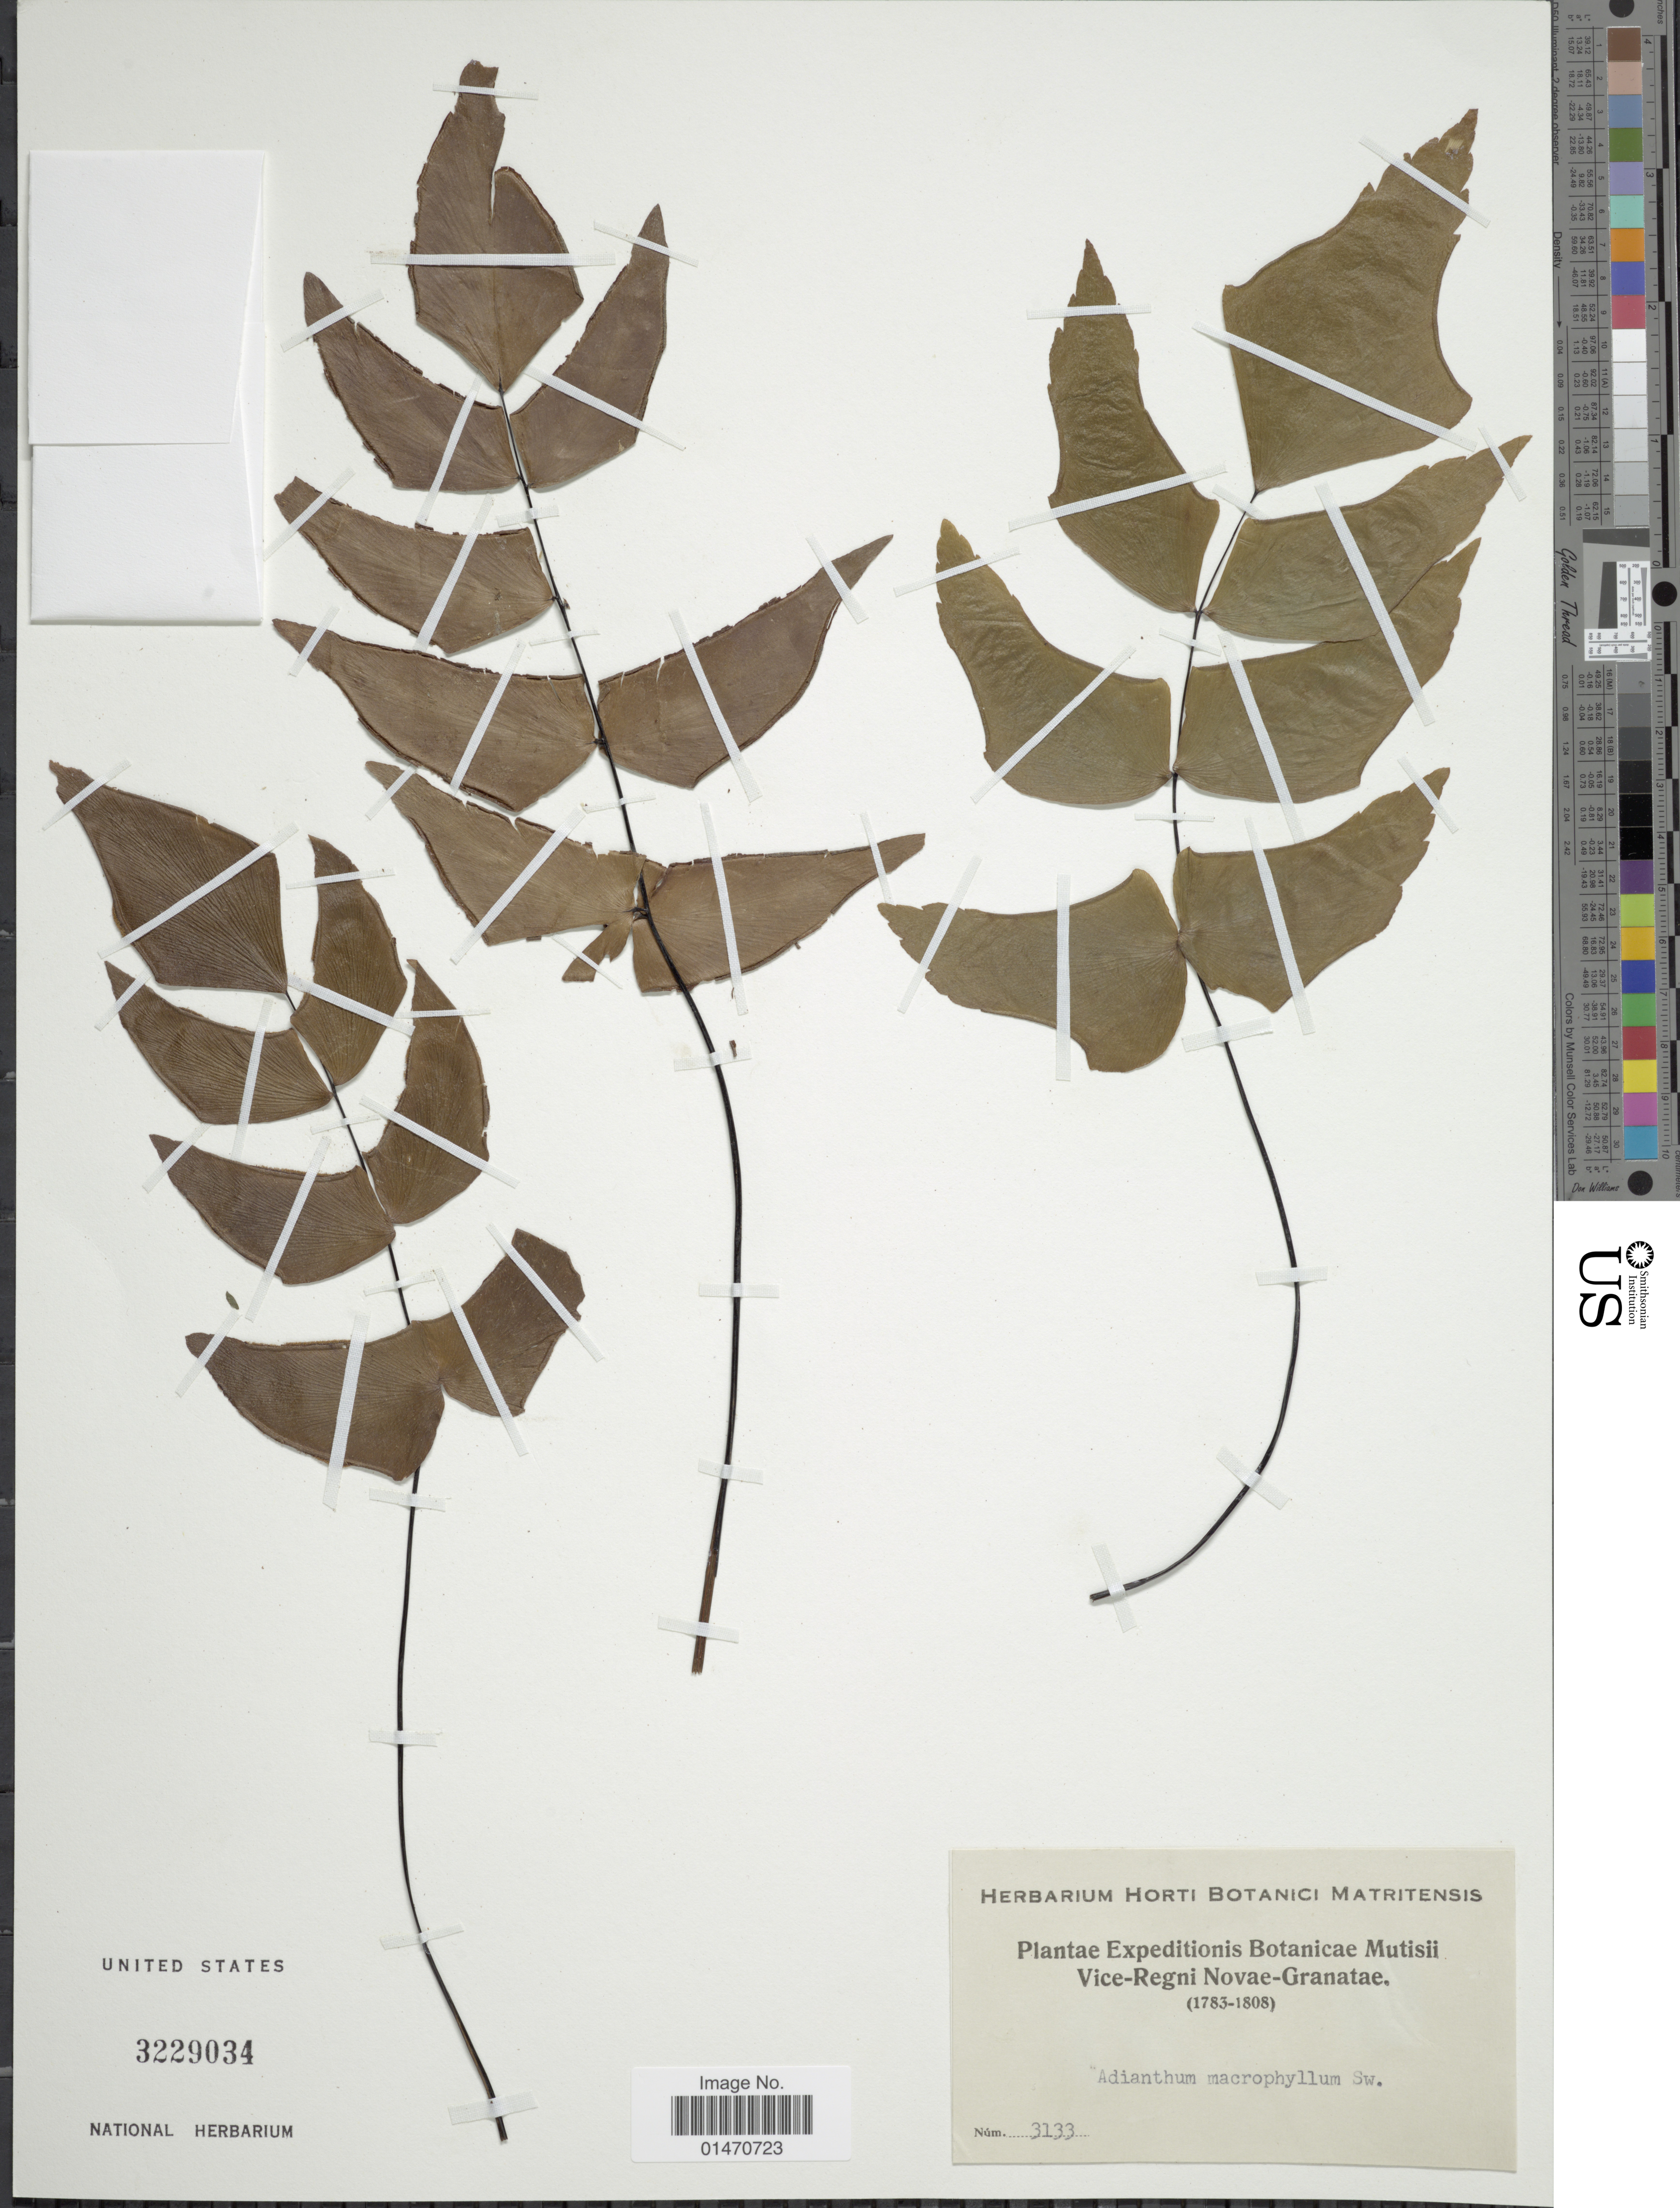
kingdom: Plantae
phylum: Tracheophyta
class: Polypodiopsida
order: Polypodiales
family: Pteridaceae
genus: Adiantum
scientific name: Adiantum macrophyllum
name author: Sw.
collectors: Expeditions Botanicae Mutisii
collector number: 3133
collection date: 1783/1808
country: Colombia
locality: Vice-Regni Novae-Grantae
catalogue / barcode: US 3229034